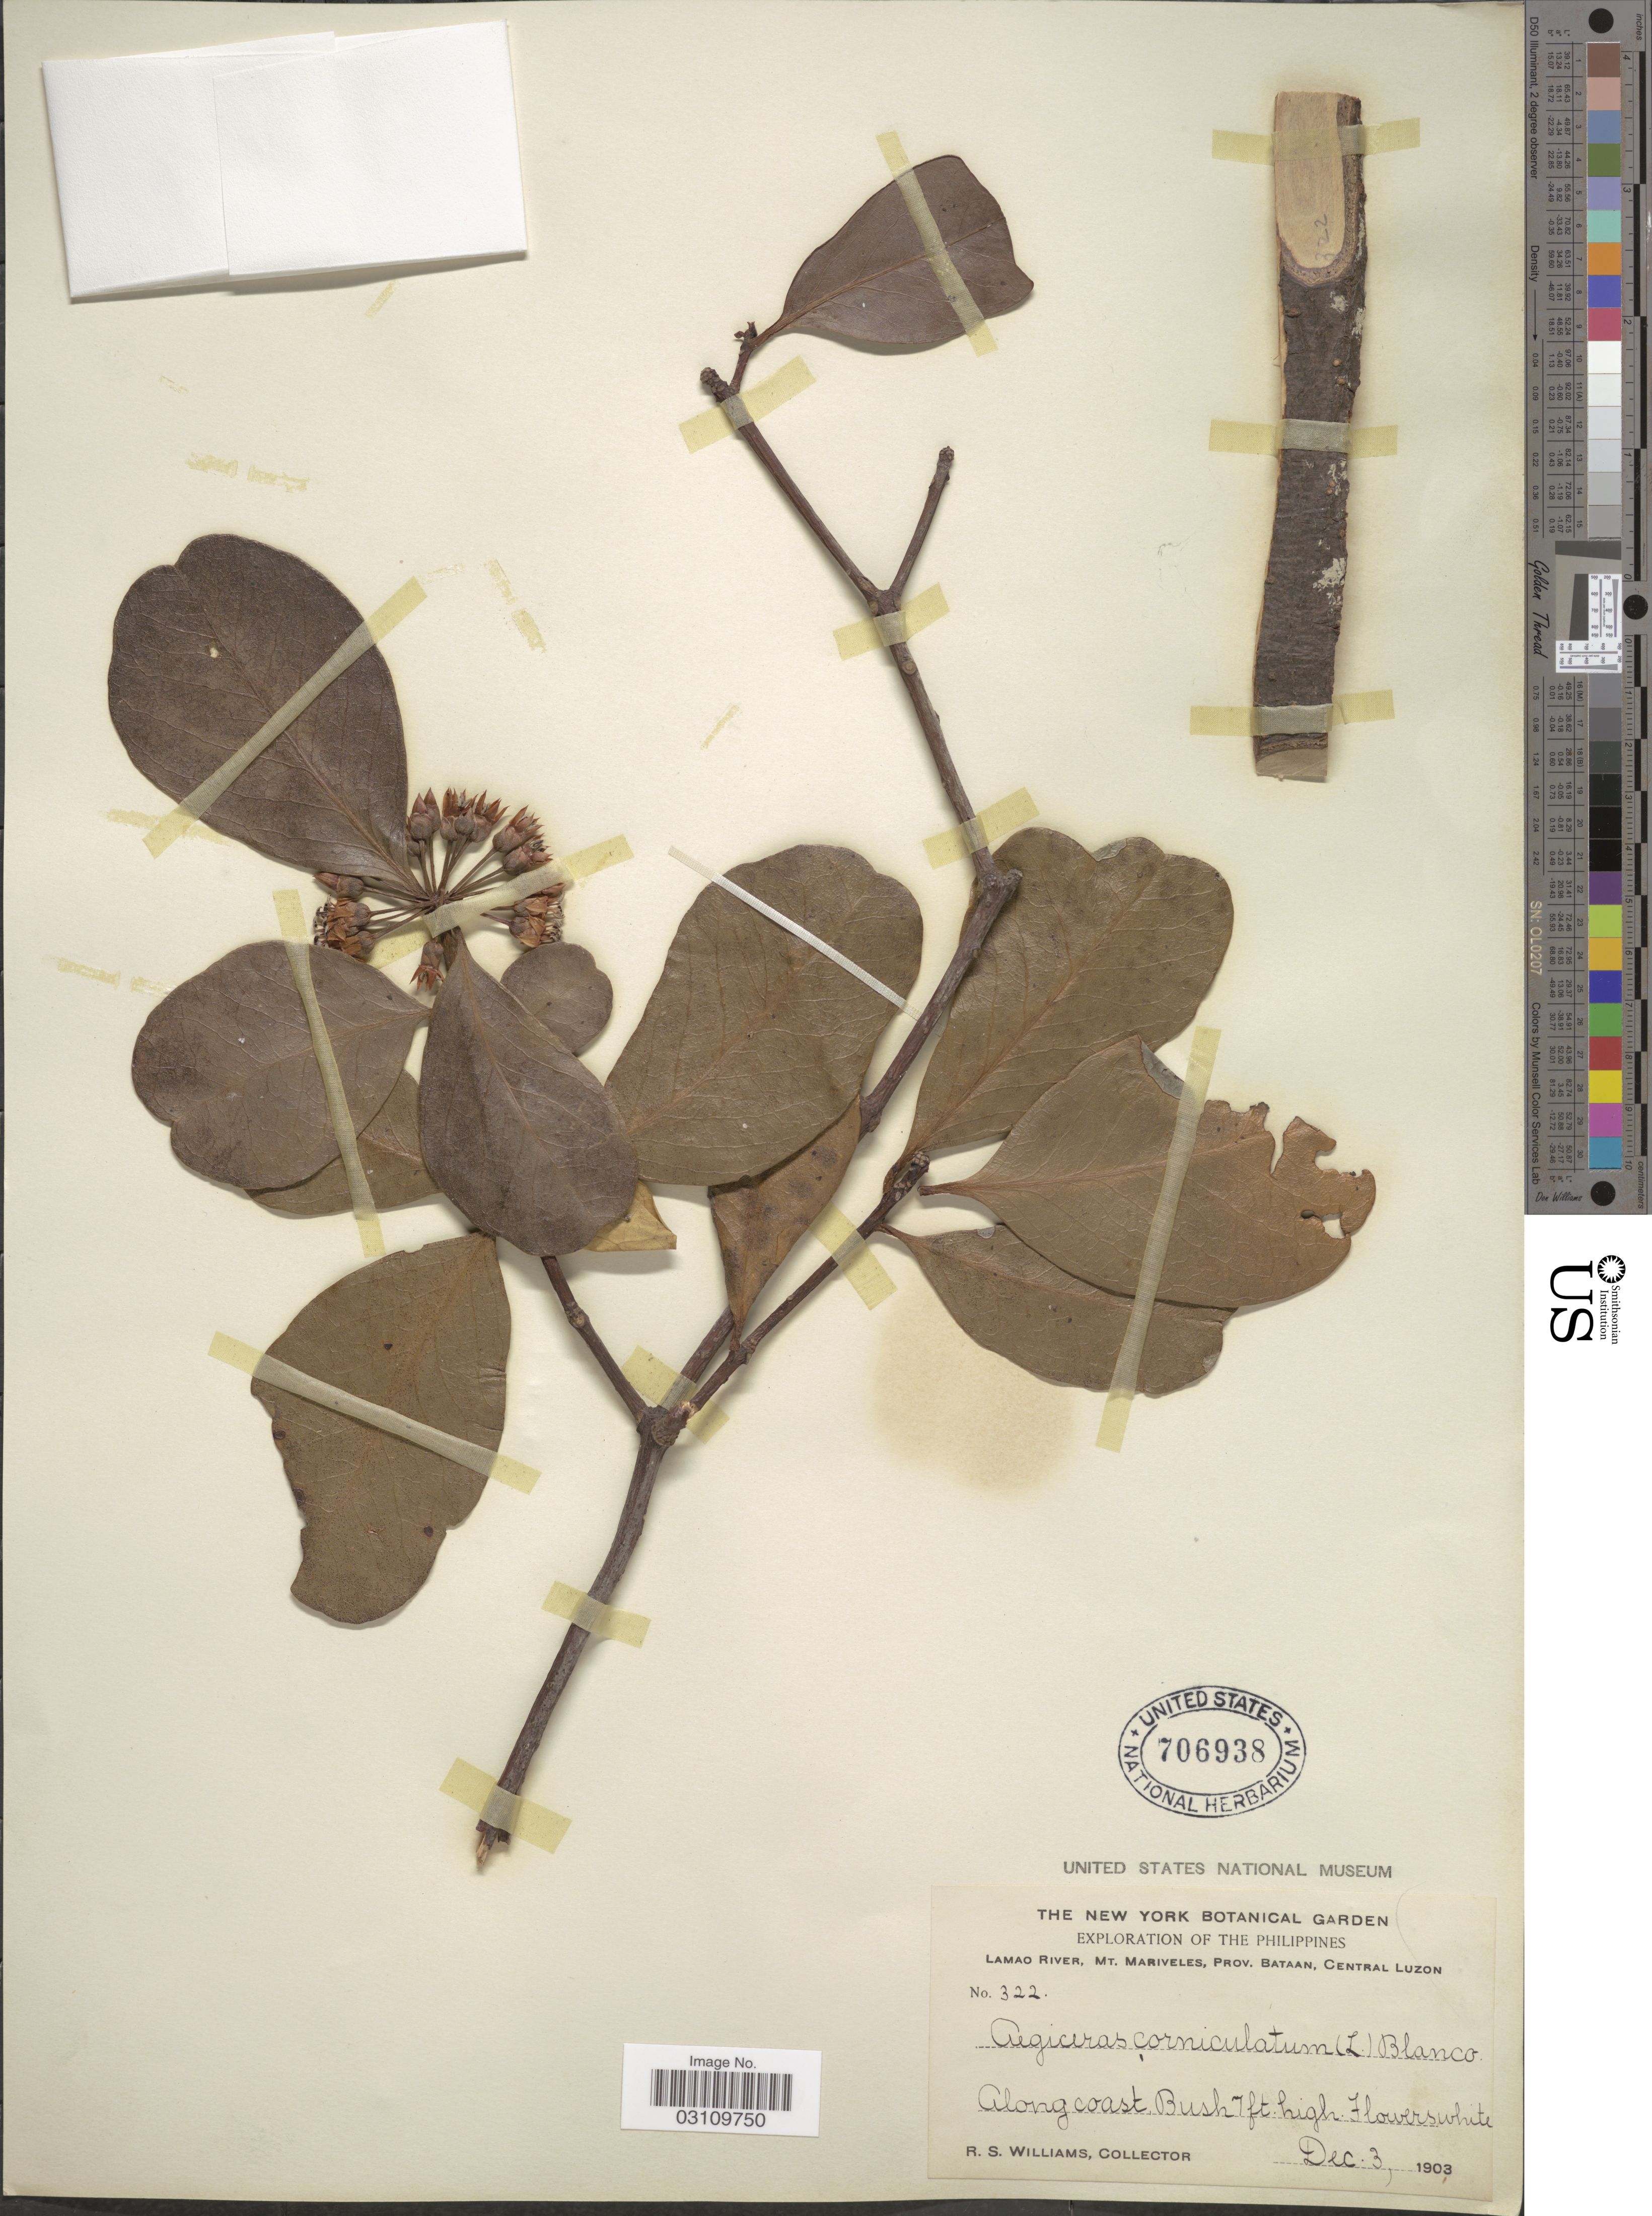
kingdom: Plantae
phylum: Tracheophyta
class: Magnoliopsida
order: Ericales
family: Primulaceae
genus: Aegiceras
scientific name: Aegiceras corniculatum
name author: (L.) Blanco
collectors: R. S. Williams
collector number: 322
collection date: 1903-12-03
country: Philippines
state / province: Central Luzon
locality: Lamao River, Mt. Mariveles, Prov. Bataan, Central Luzon.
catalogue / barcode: US 706938